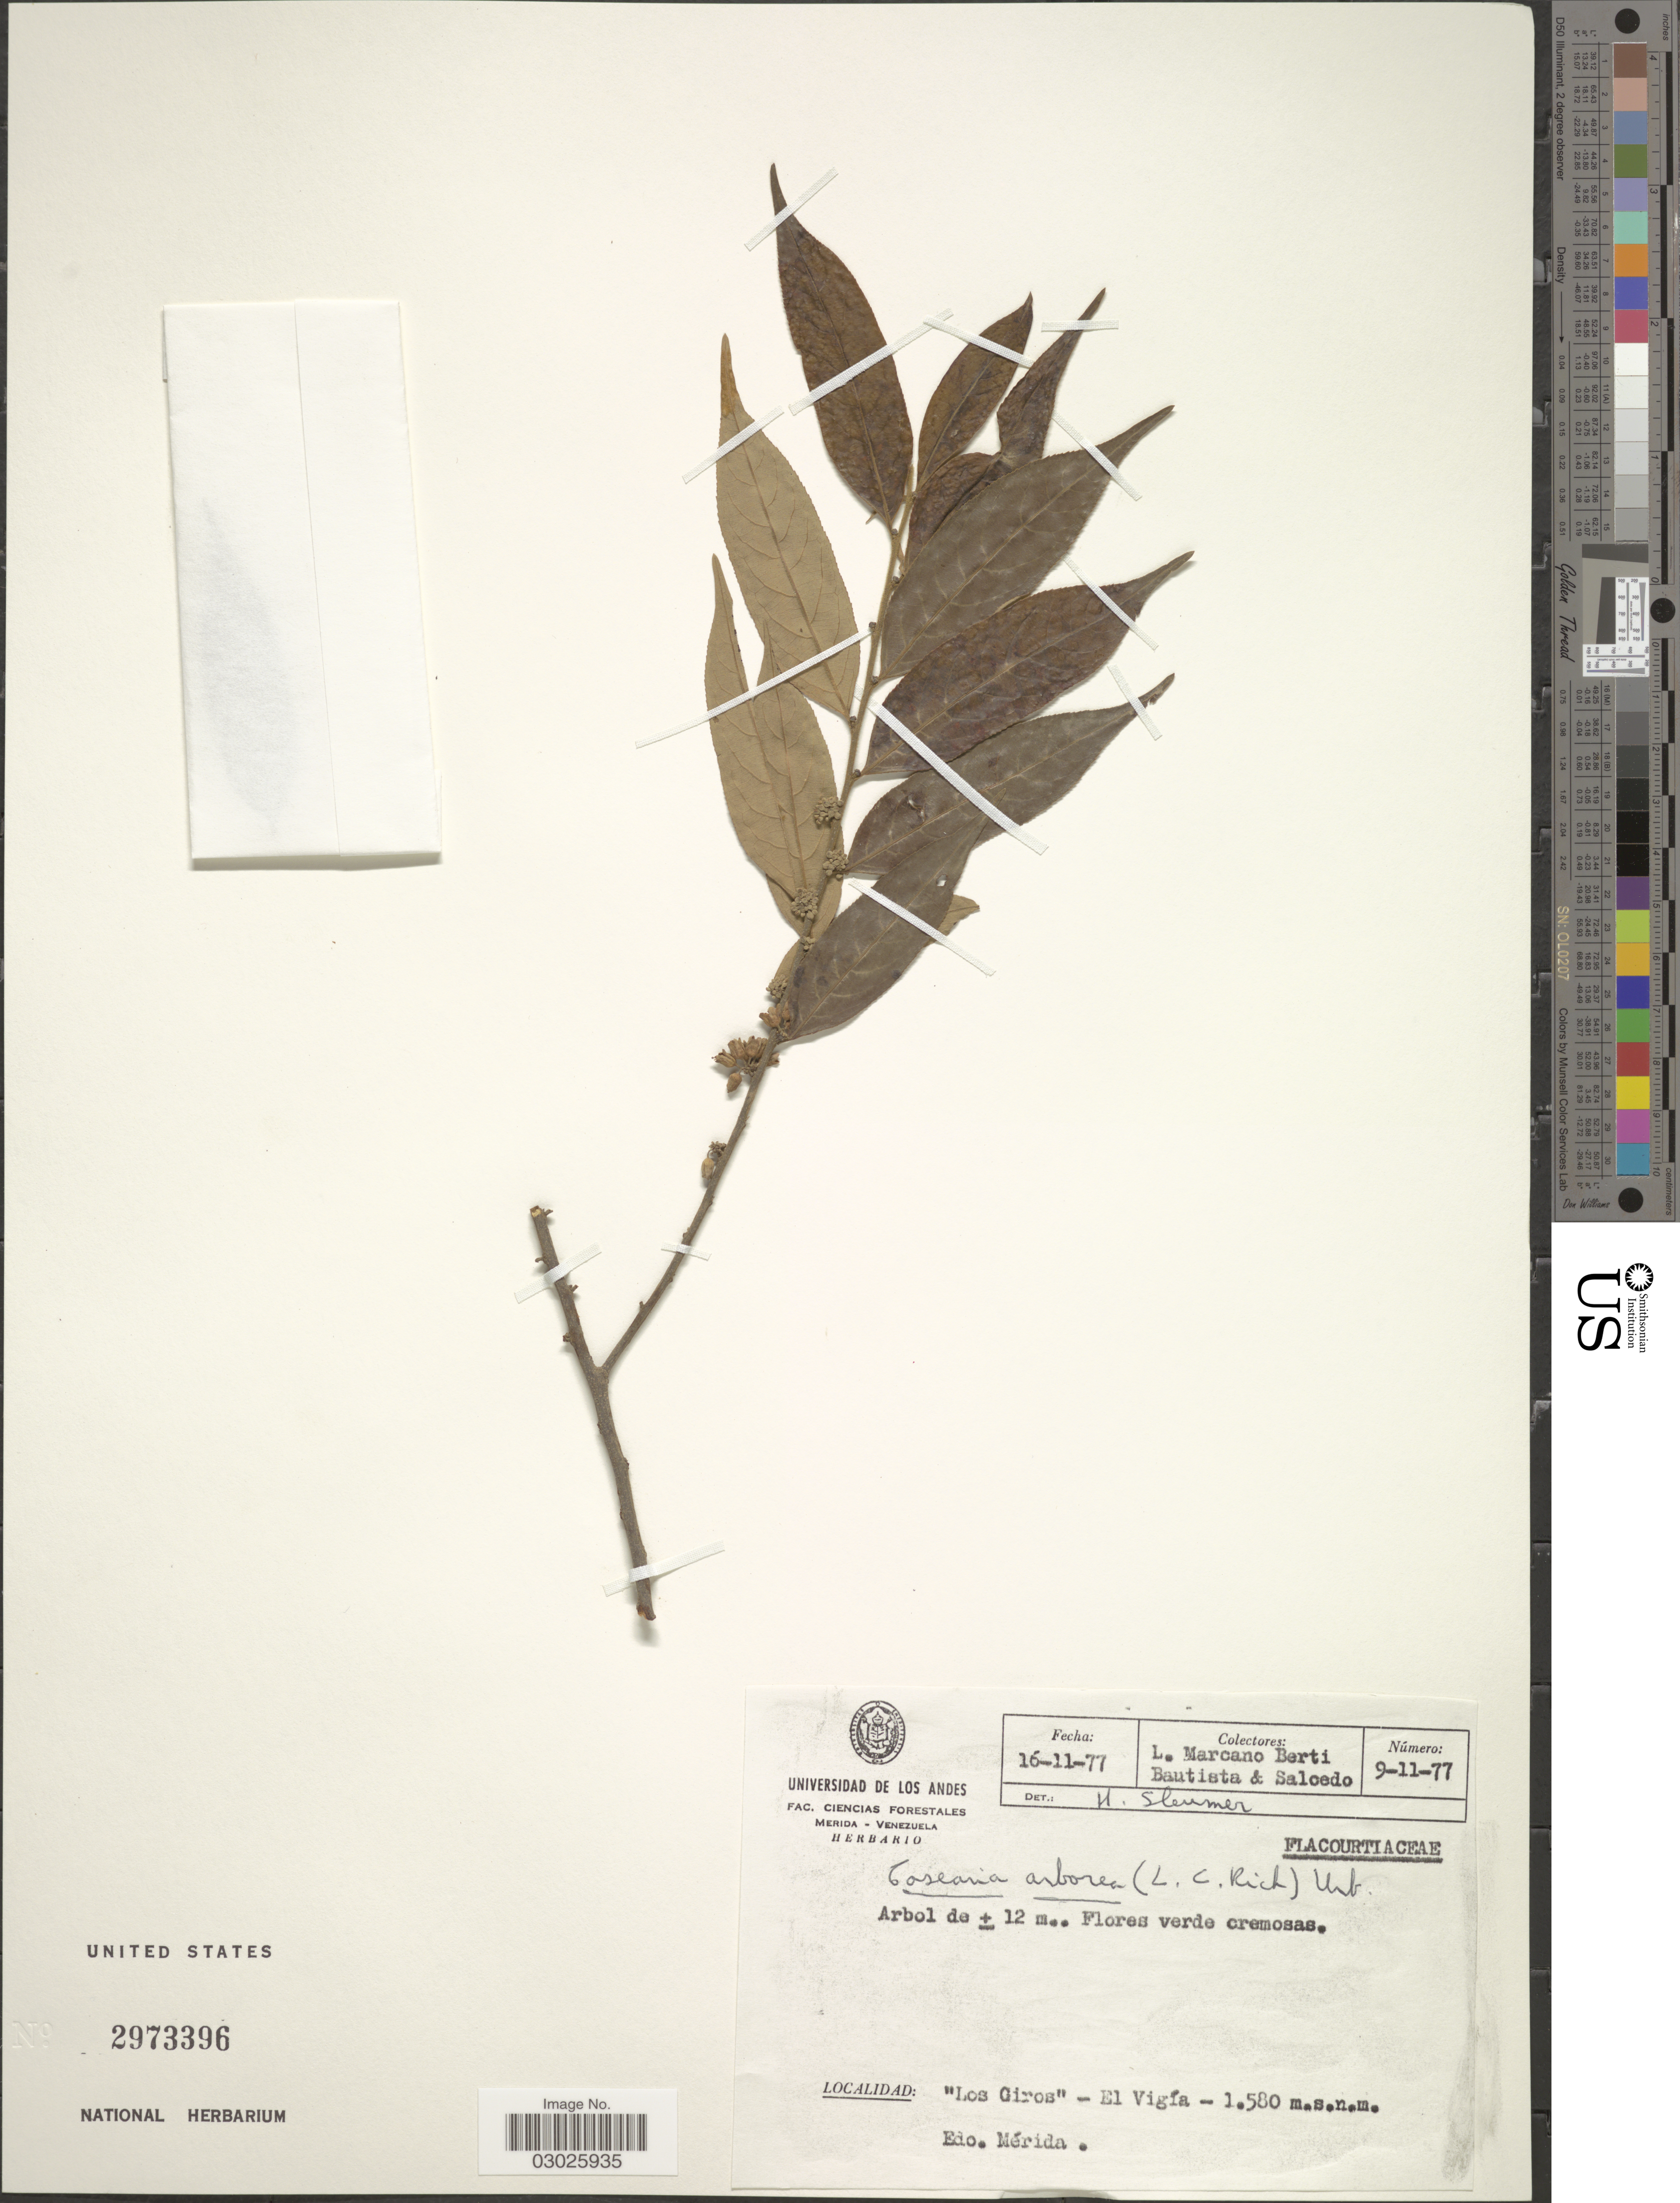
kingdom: Plantae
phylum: Tracheophyta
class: Magnoliopsida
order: Malpighiales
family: Salicaceae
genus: Casearia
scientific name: Casearia arborea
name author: (Rich.) Urb.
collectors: L. Marcano-Berti, -. Bautista & Salcedo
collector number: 9-11-77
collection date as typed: Transcribed d/m/y: 16/11/77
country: Venezuela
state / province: Mérida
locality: Los Giros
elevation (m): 1580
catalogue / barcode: US 2973396